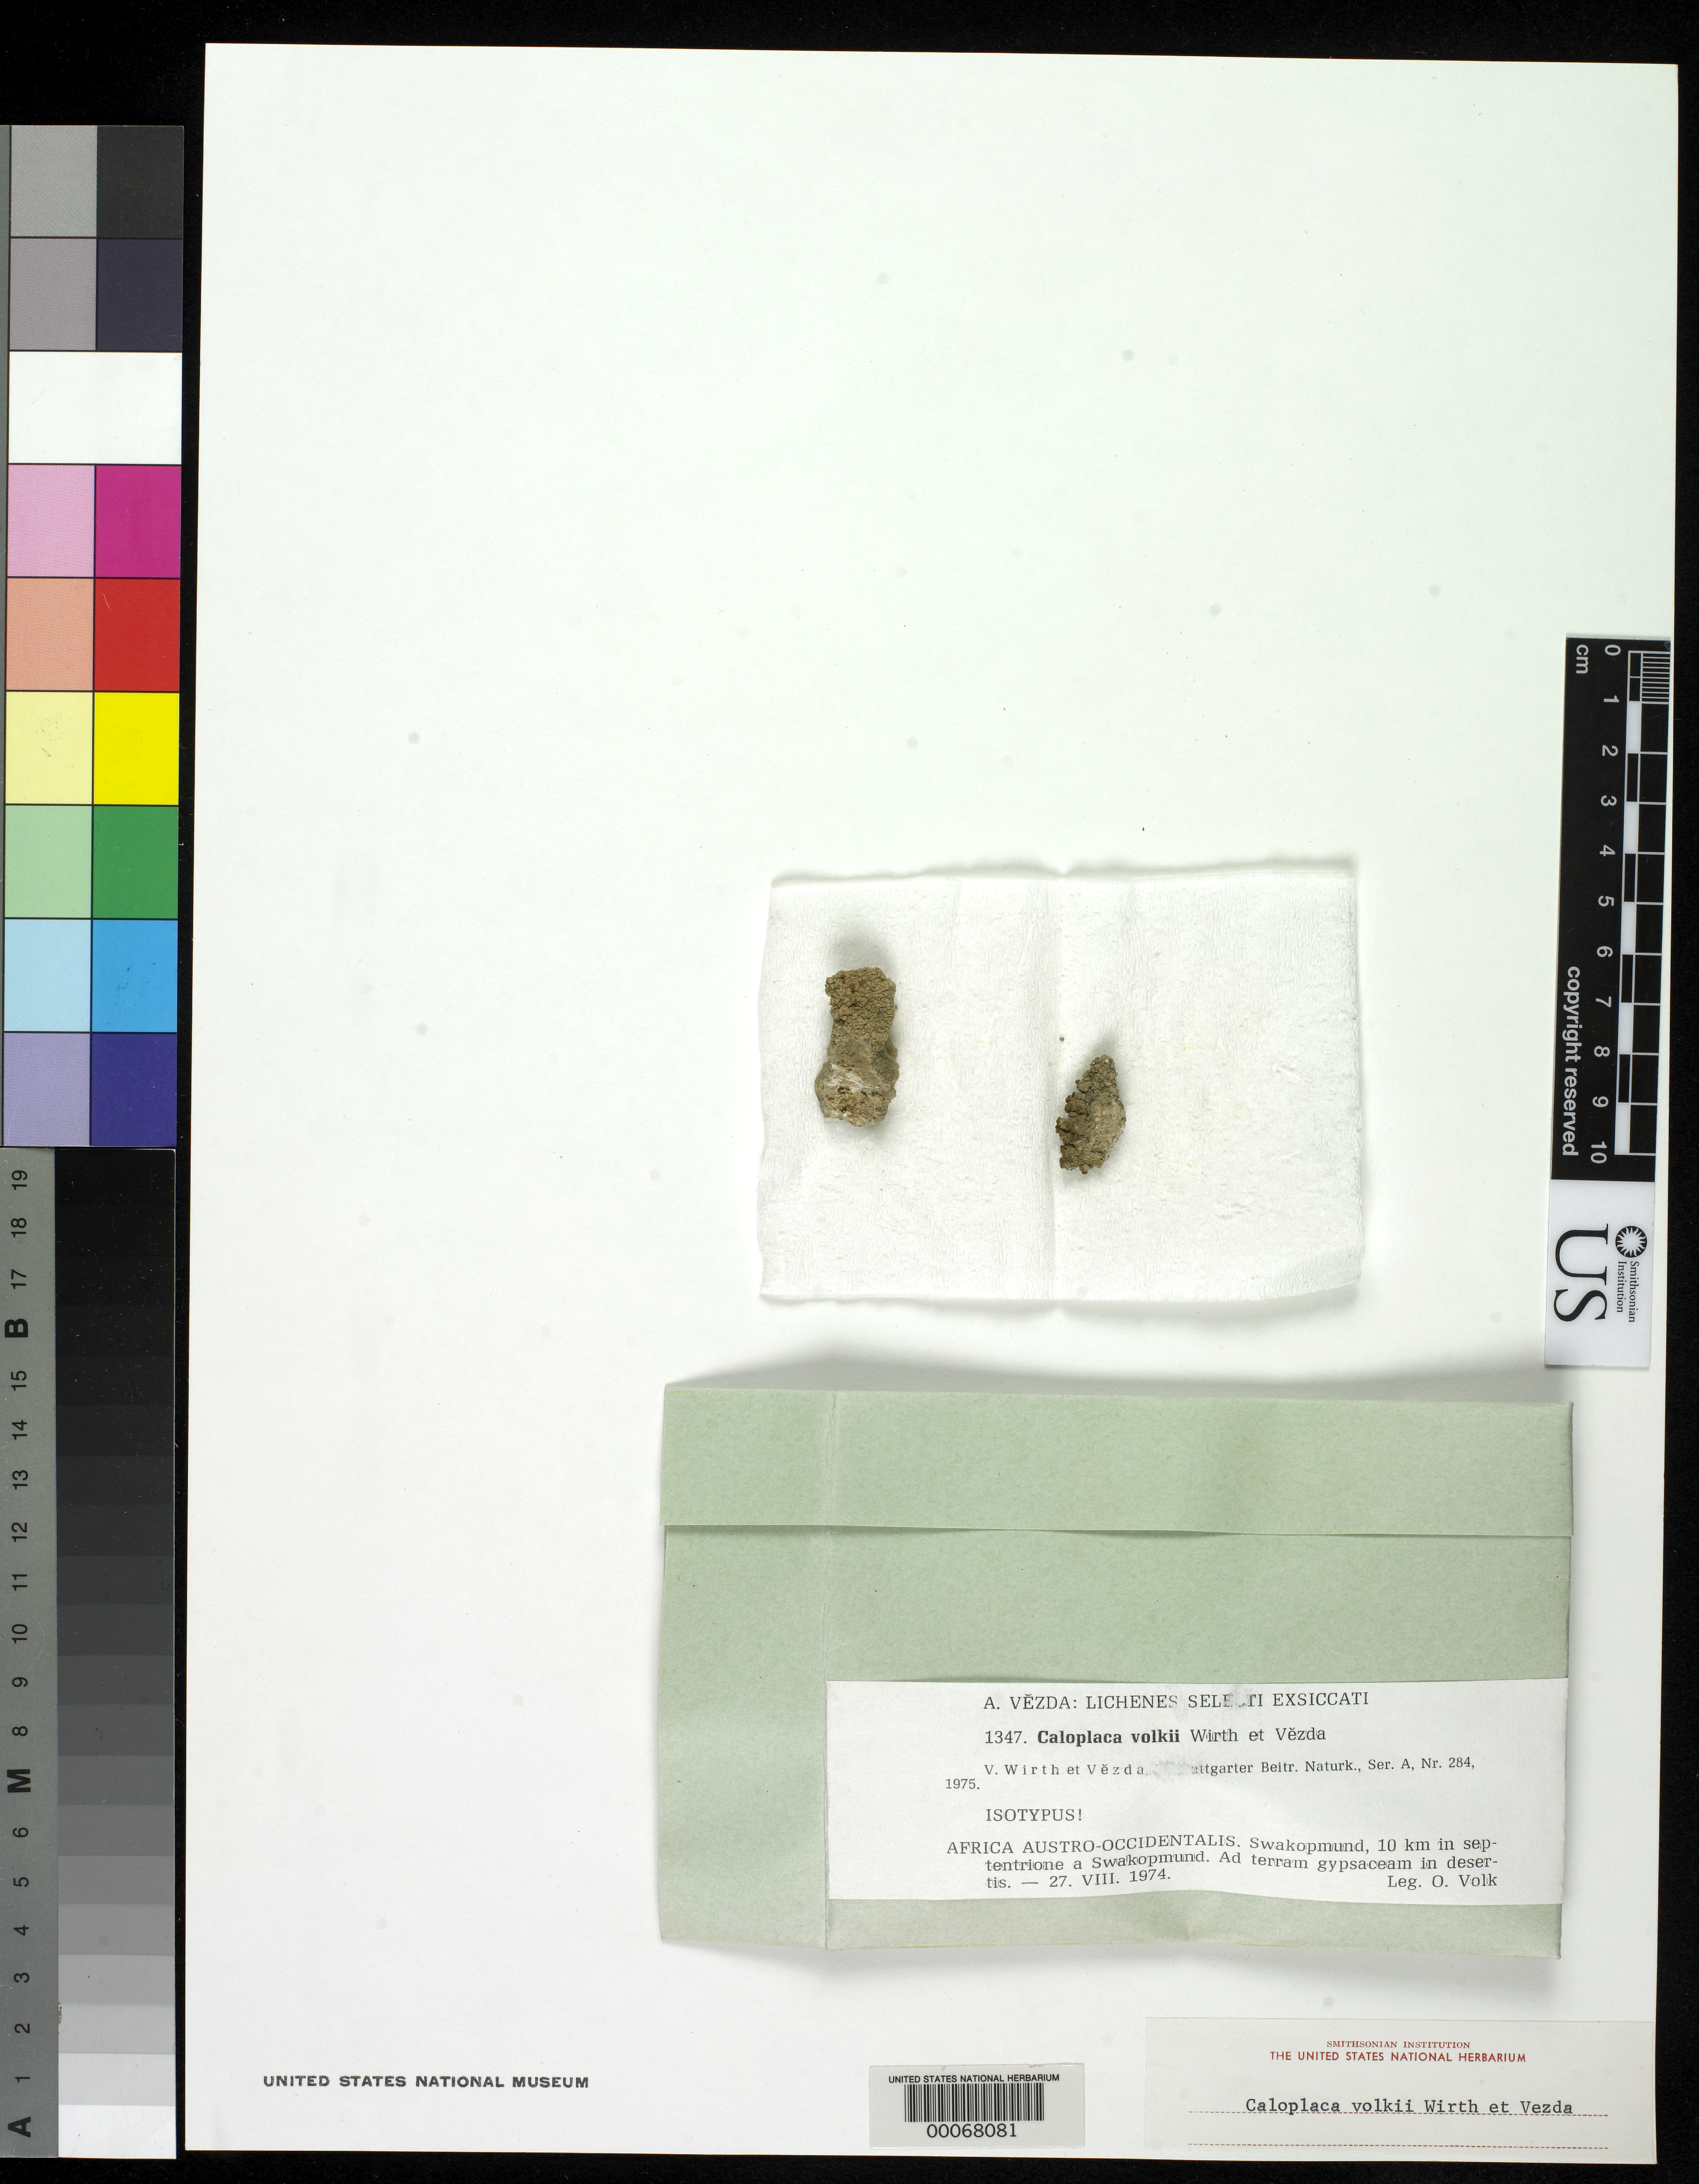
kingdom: Fungi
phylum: Ascomycota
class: Lecanoromycetes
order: Teloschistales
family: Teloschistaceae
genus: Caloplaca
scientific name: Caloplaca volkii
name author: V. Wirth & Vezda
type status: Isotype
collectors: O. Volk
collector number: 1347 (Vezda No.)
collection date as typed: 27 Aug 1974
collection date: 1974-08-27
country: Namibia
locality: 10 km septentrione a Swakopmund. [10 km north of Swakopmund.].